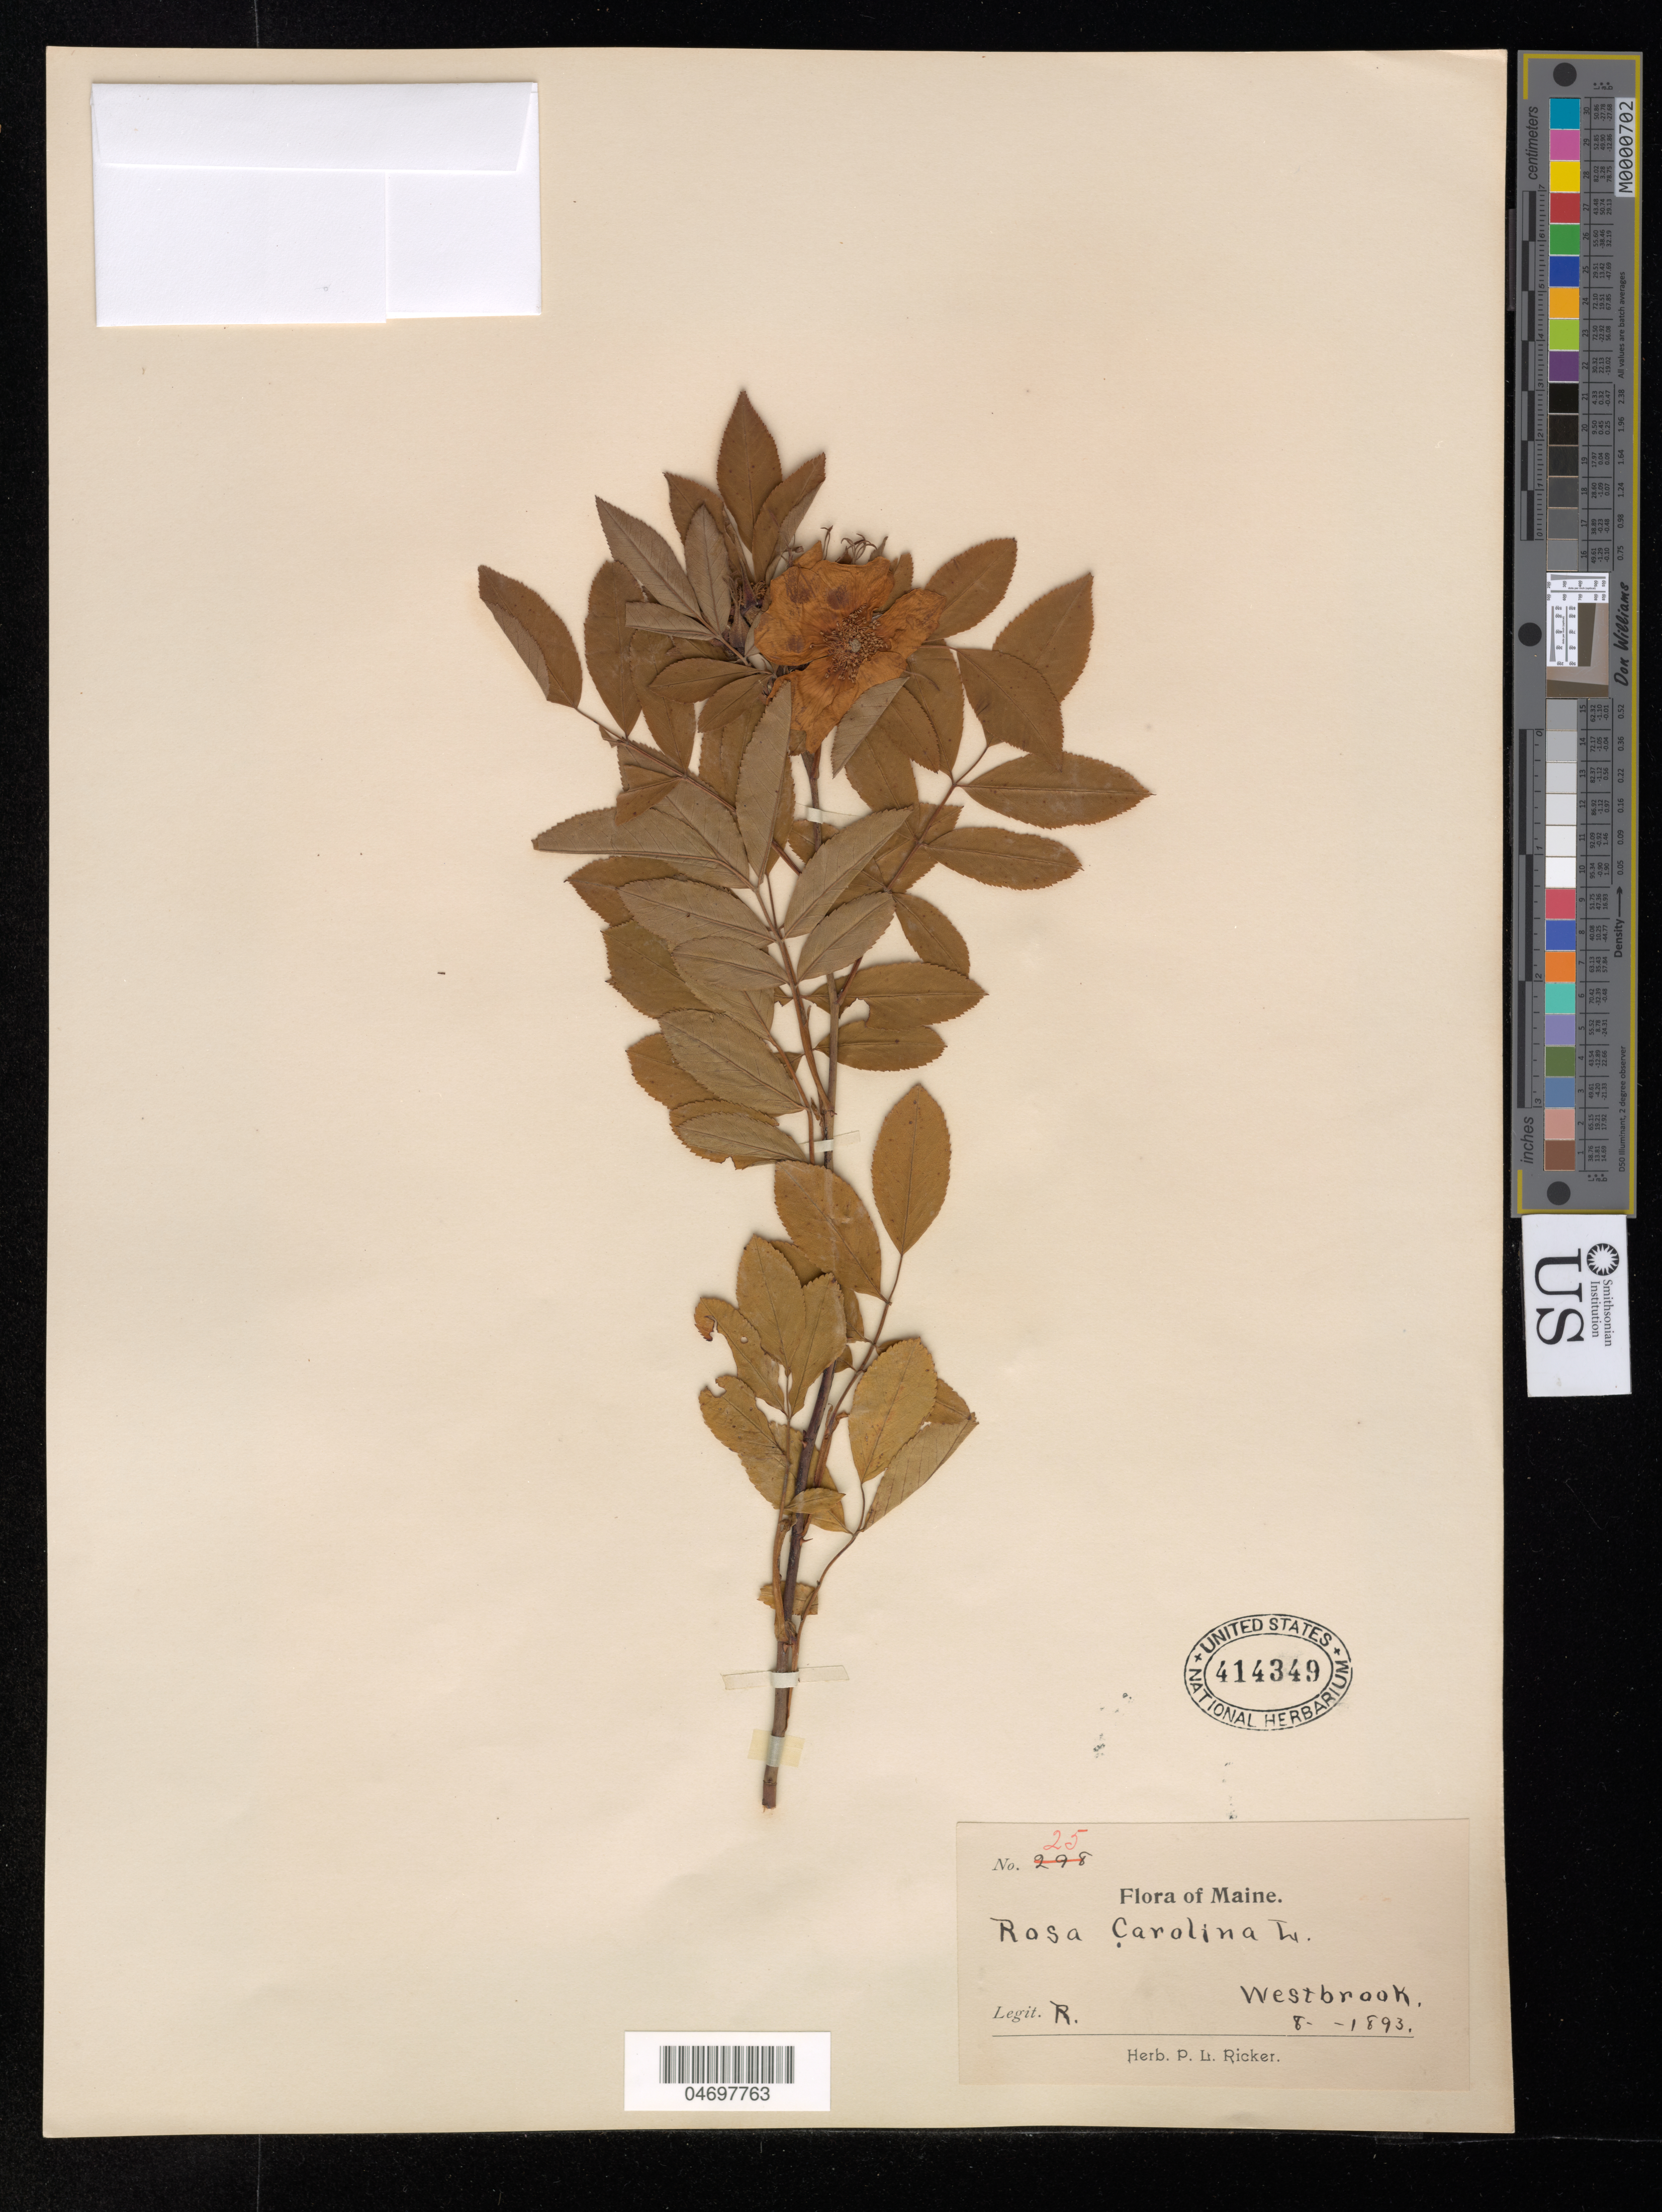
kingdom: Plantae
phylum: Tracheophyta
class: Magnoliopsida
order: Rosales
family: Rosaceae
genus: Rosa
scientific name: Rosa carolina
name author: L.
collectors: P. Ricker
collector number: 25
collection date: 1893-08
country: United States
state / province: Maine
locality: Westbrook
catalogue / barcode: US 414349